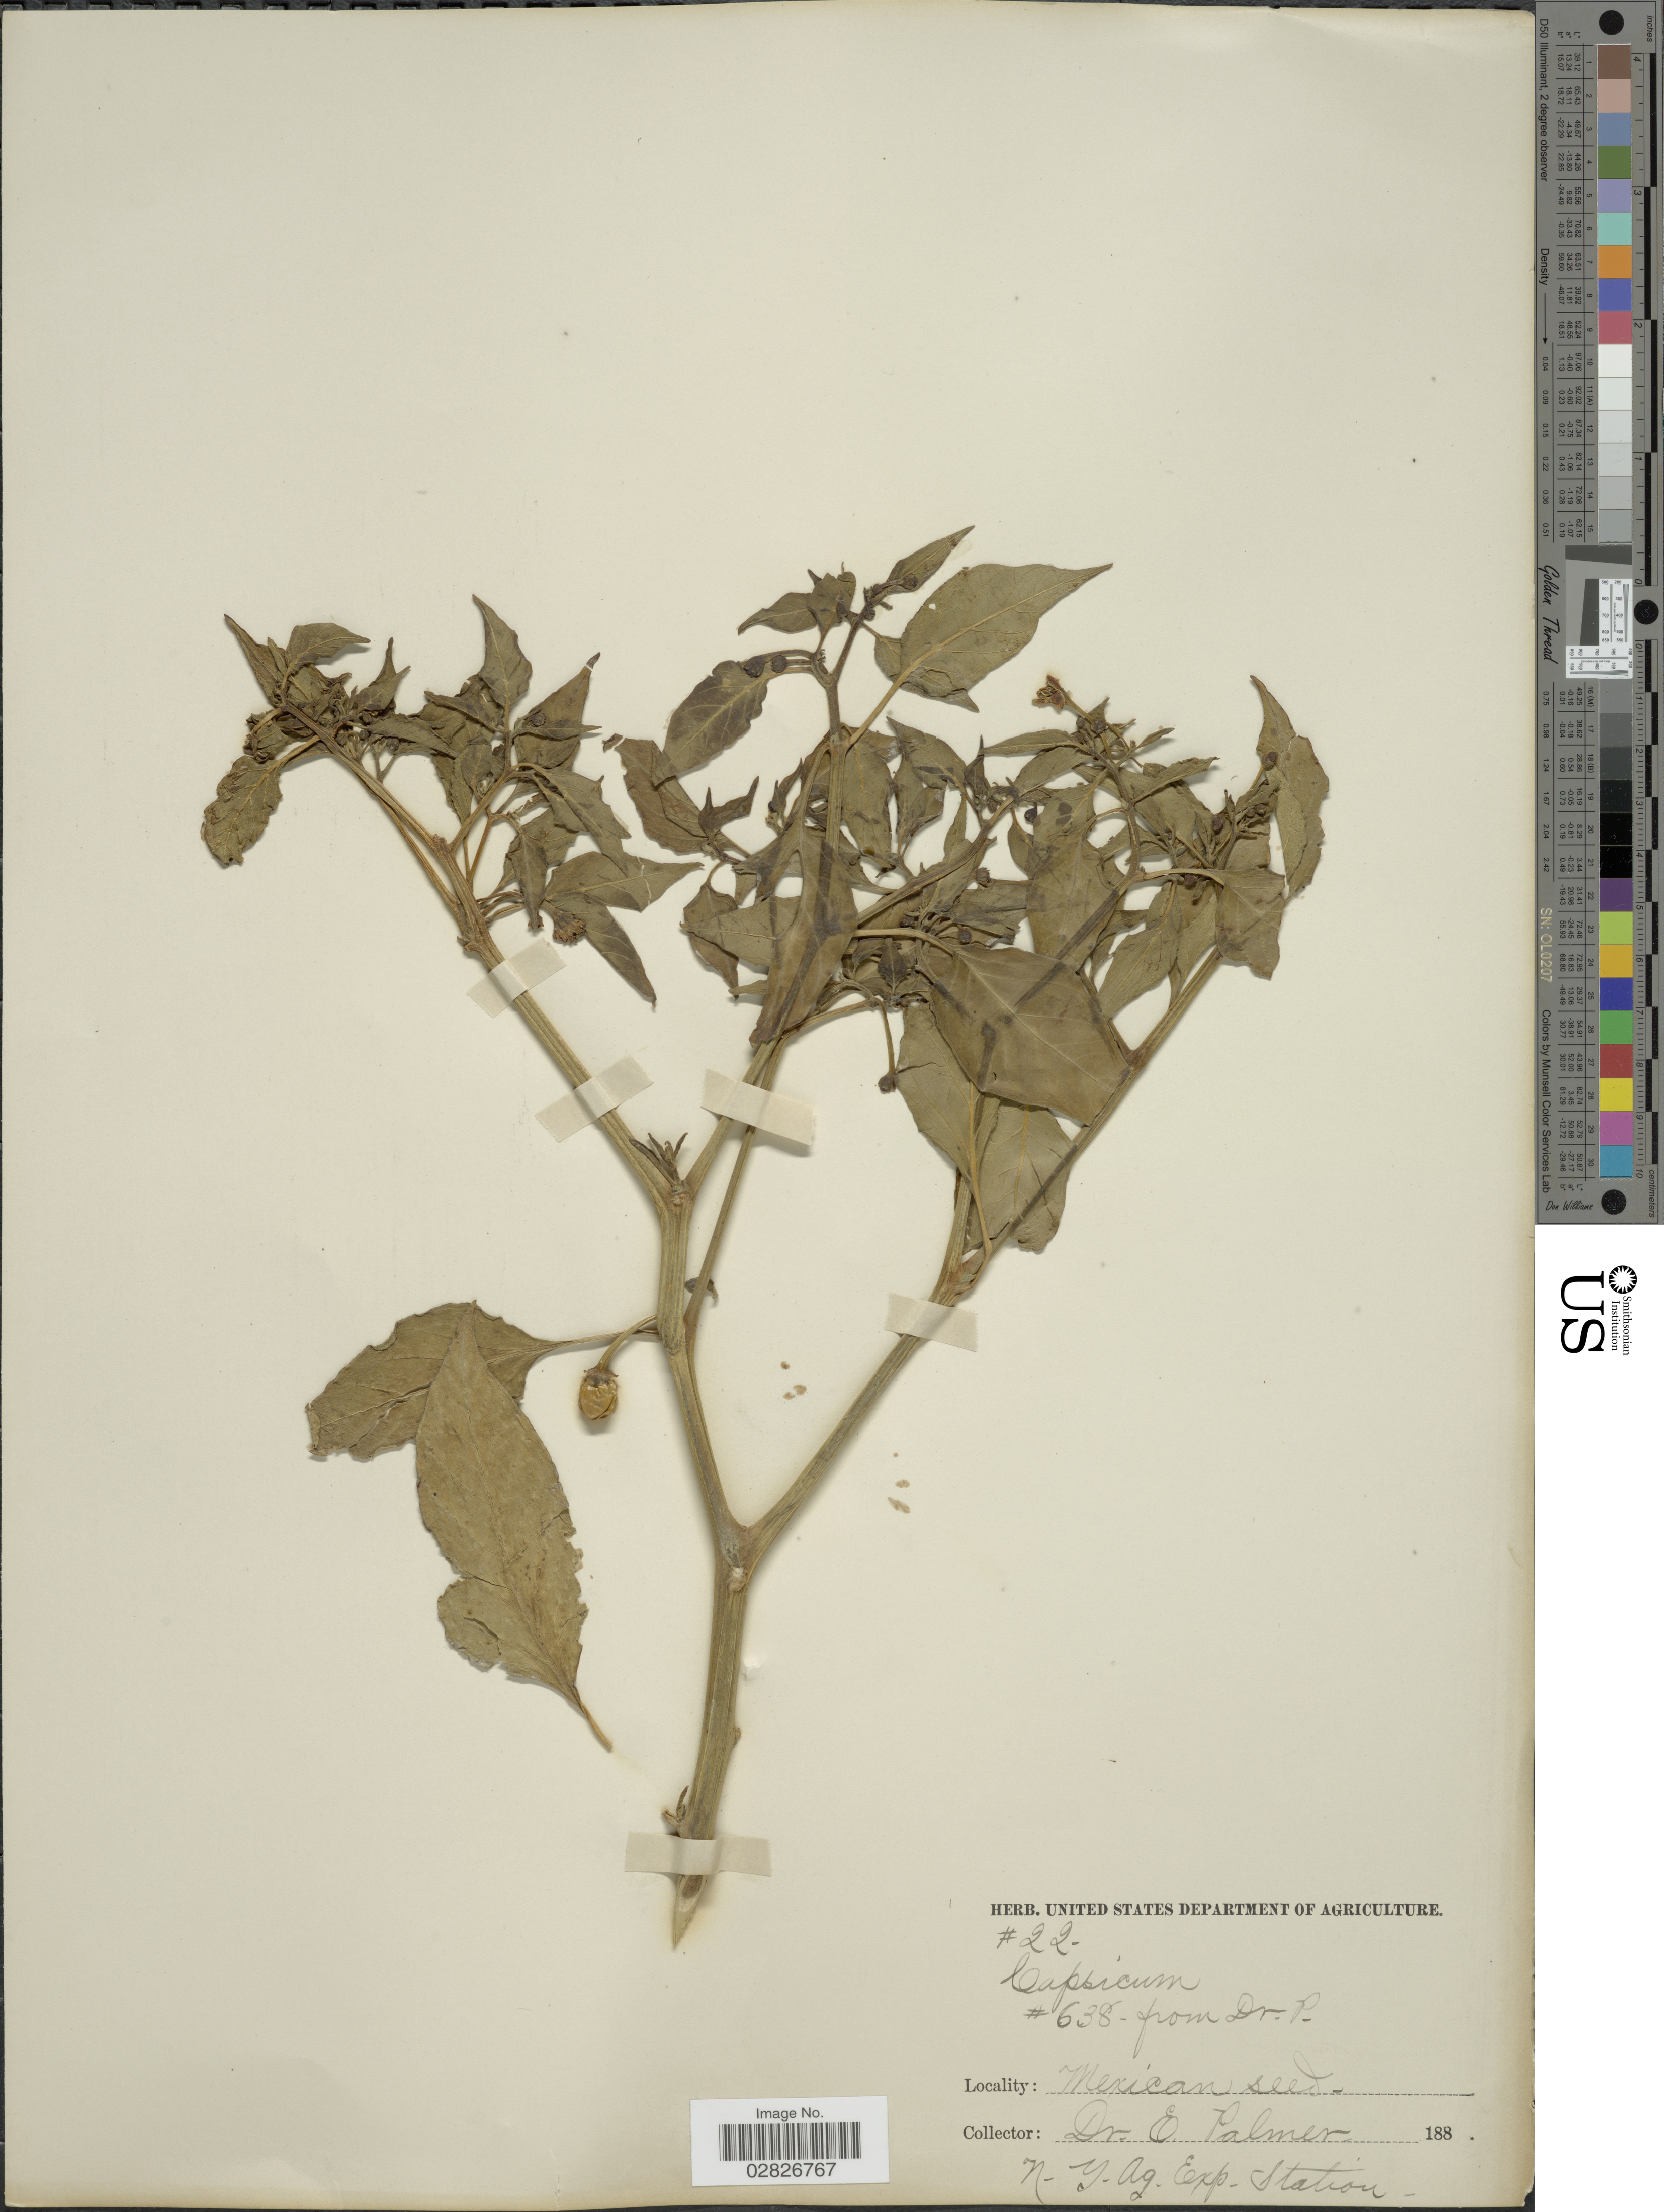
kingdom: Plantae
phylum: Tracheophyta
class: Magnoliopsida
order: Solanales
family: Solanaceae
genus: Capsicum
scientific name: Capsicum sp.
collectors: E. Palmer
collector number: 22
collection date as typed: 188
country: United States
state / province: New York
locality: N.Y. Ag. Exp. Station.